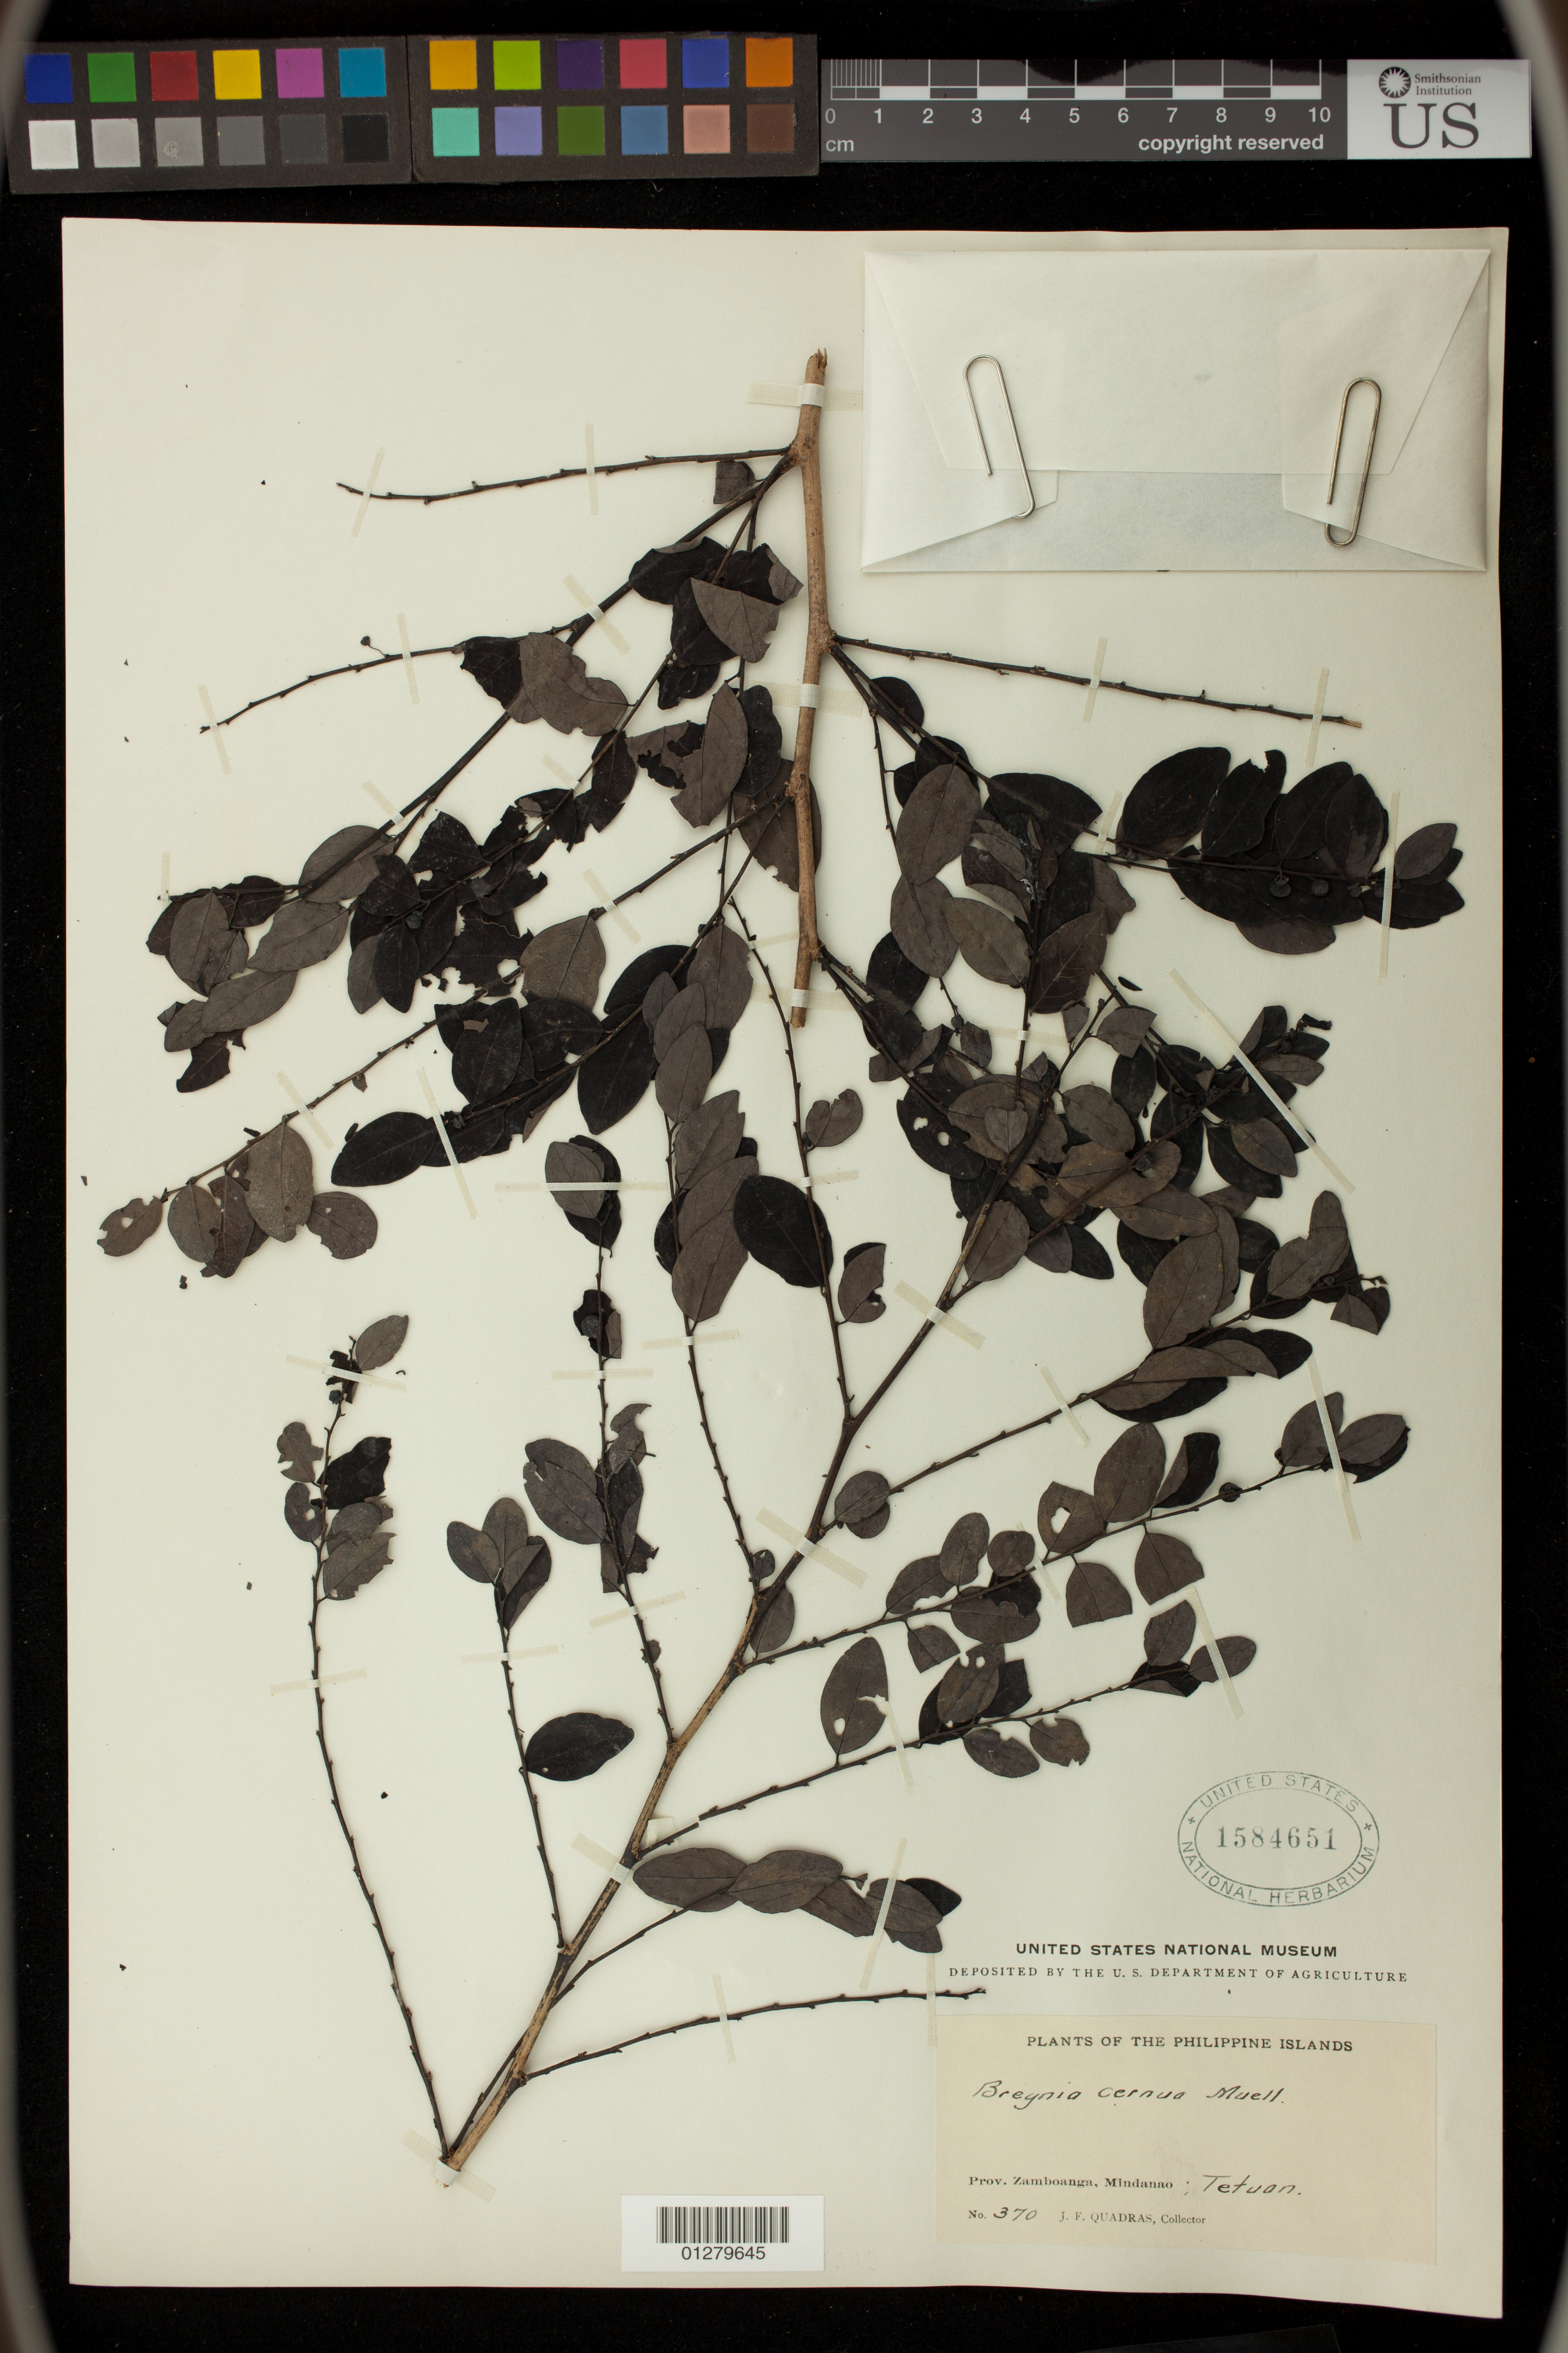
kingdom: Plantae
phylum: Tracheophyta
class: Magnoliopsida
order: Malpighiales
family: Phyllanthaceae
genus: Breynia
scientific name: Breynia cernua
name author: (Poir.) Müll. Arg.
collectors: J. Quadras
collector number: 370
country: Philippines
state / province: Zamboanga Peninsula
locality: Prov. Zamboanga, Mindanao, Tetuan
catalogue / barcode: US 1584651